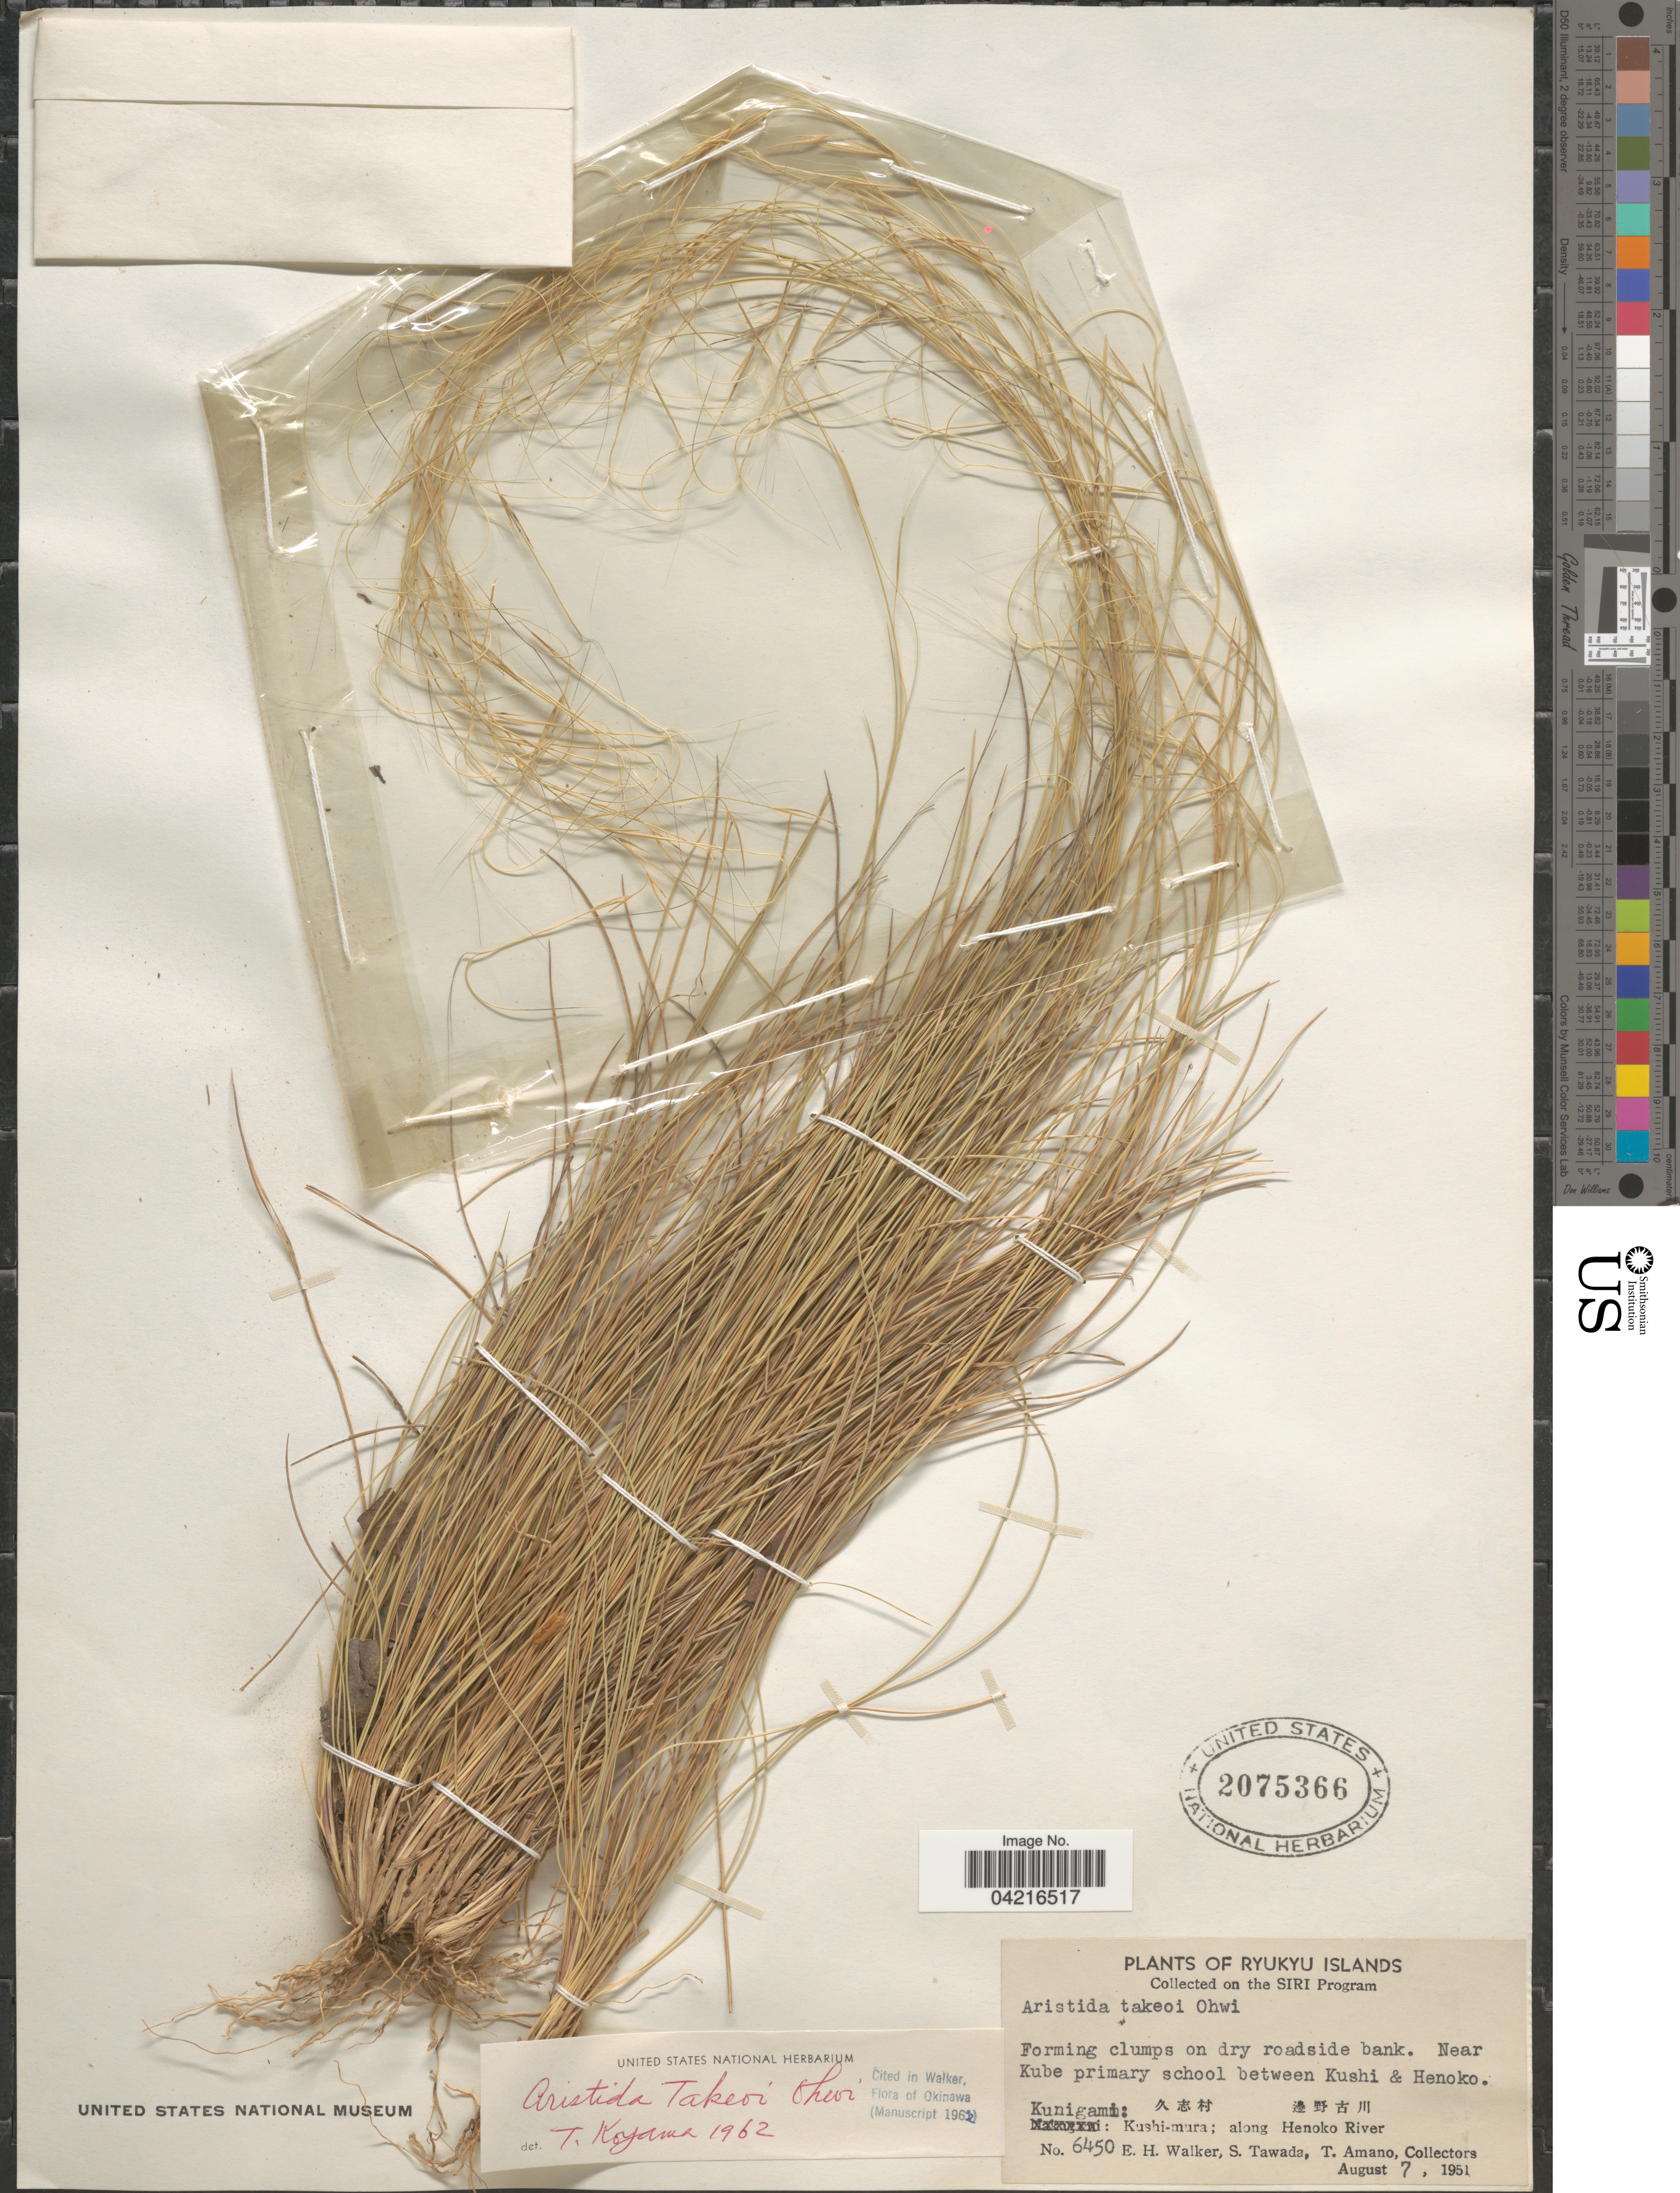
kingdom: Plantae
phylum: Tracheophyta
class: Liliopsida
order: Poales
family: Poaceae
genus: Aristida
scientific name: Aristida takeoi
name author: Ohwi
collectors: E. H. Walker, S. Tawada & T. Amano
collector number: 6450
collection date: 1951-08-07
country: Japan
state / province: Okinawa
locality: Ryukyu Island. On The SIRI Program. Kunigami: Kushi-mura; along Henoko River.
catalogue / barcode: US 2075366